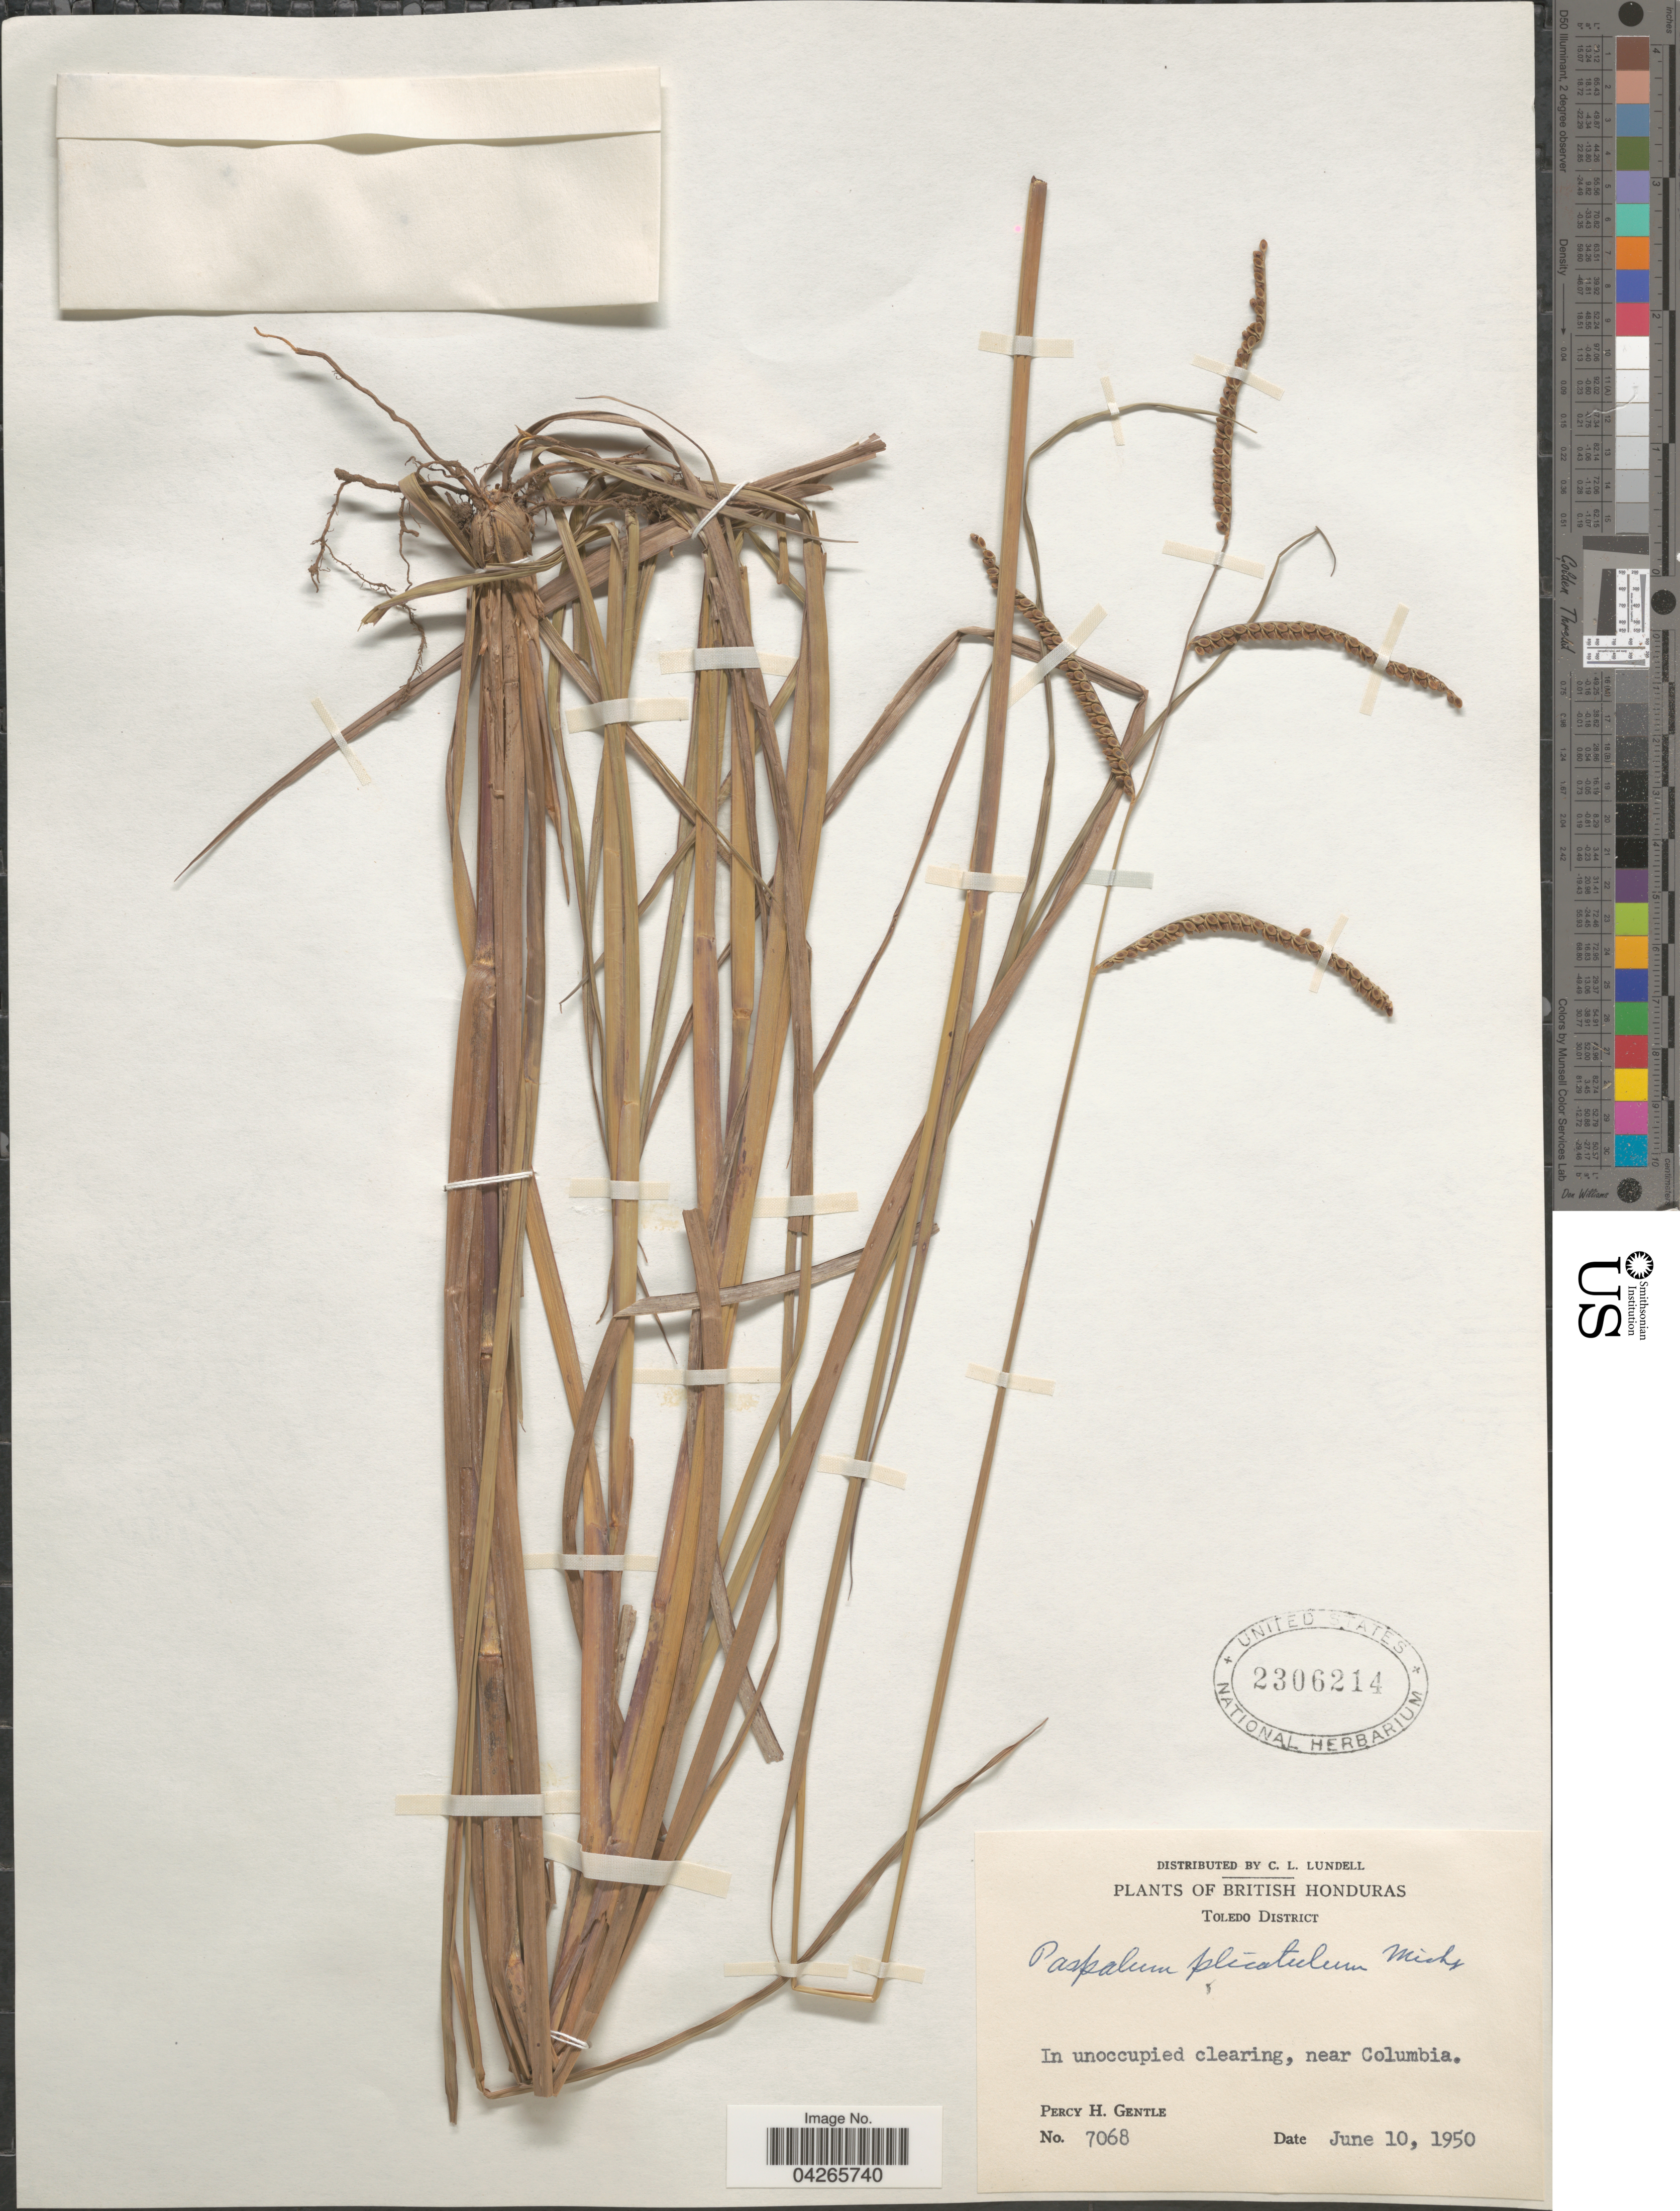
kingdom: Plantae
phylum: Tracheophyta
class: Liliopsida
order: Poales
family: Poaceae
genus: Paspalum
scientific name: Paspalum plicatulum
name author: Michx.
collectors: P. H. Gentle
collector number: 7068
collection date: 1950-06-10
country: Belize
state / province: Toledo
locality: British Honduras. Toledo District. In unoccupied clearing, near Columbia.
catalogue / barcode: US 2306214